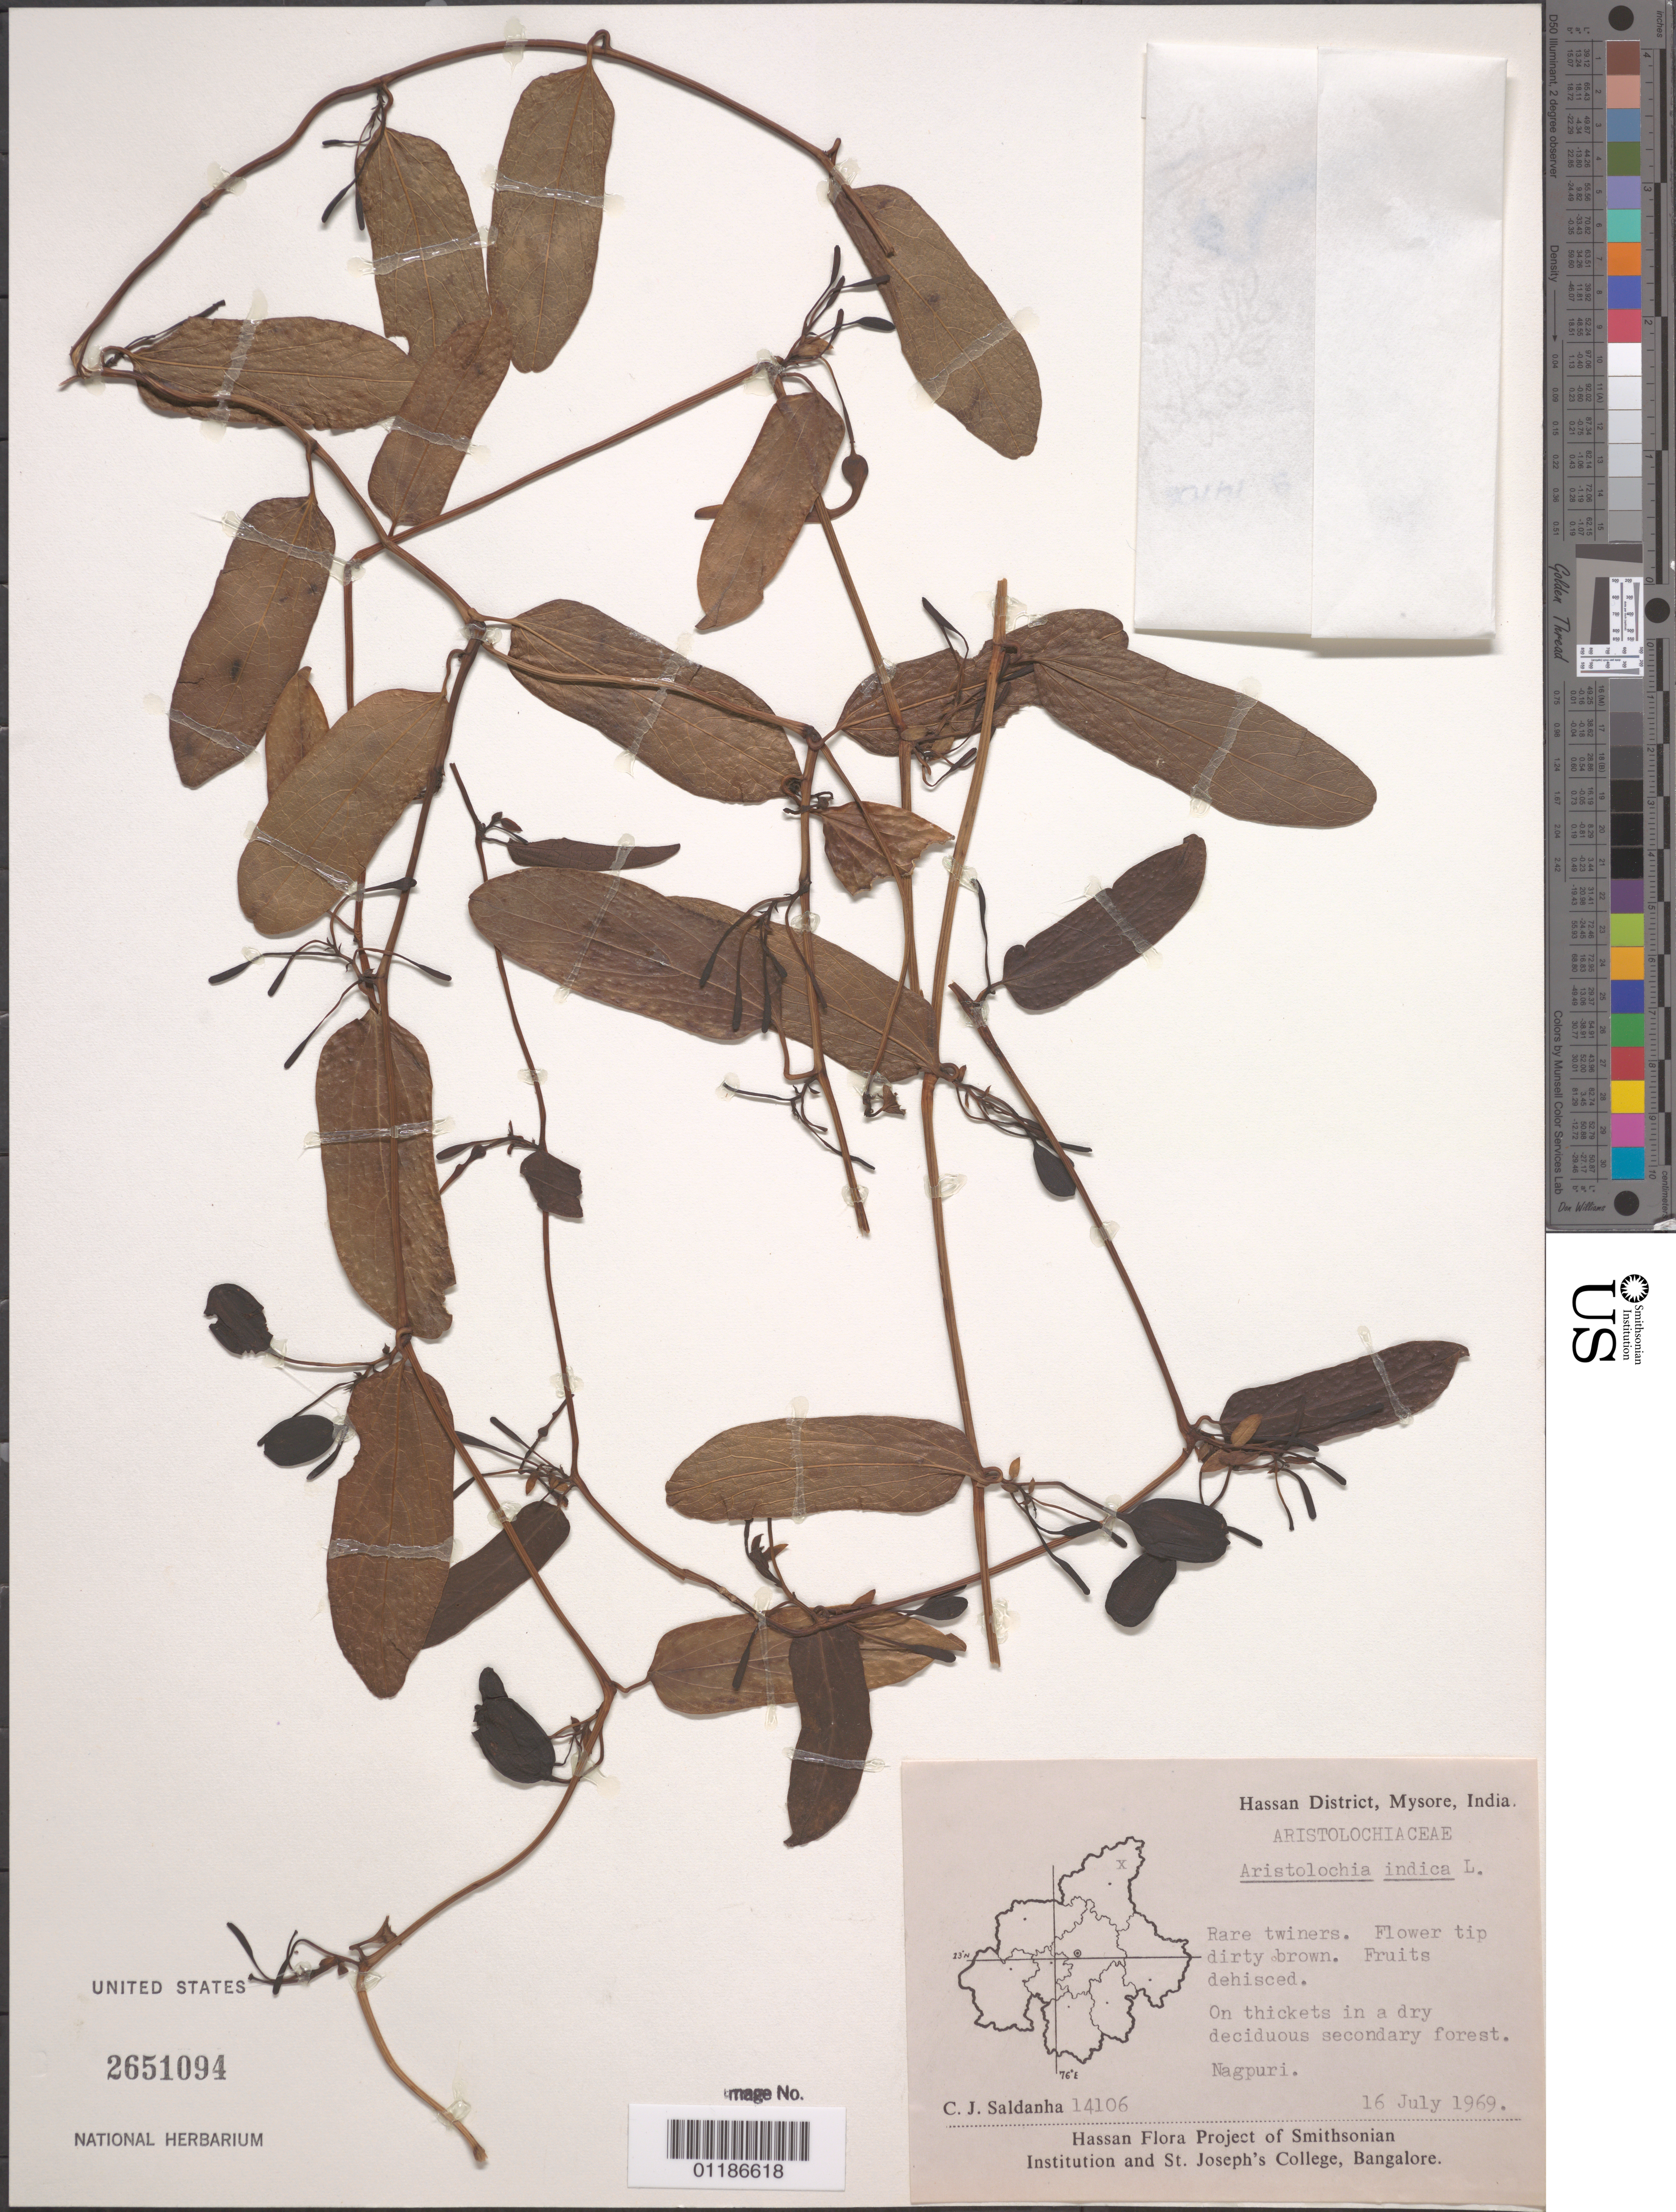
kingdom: Plantae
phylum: Tracheophyta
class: Magnoliopsida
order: Piperales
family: Aristolochiaceae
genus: Aristolochia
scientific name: Aristolochia indica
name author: L.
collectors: C. J. Saldanha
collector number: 14106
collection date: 1969-07-16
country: India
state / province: Karnataka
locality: Hassan district: Nagpuri.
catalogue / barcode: US 2651094